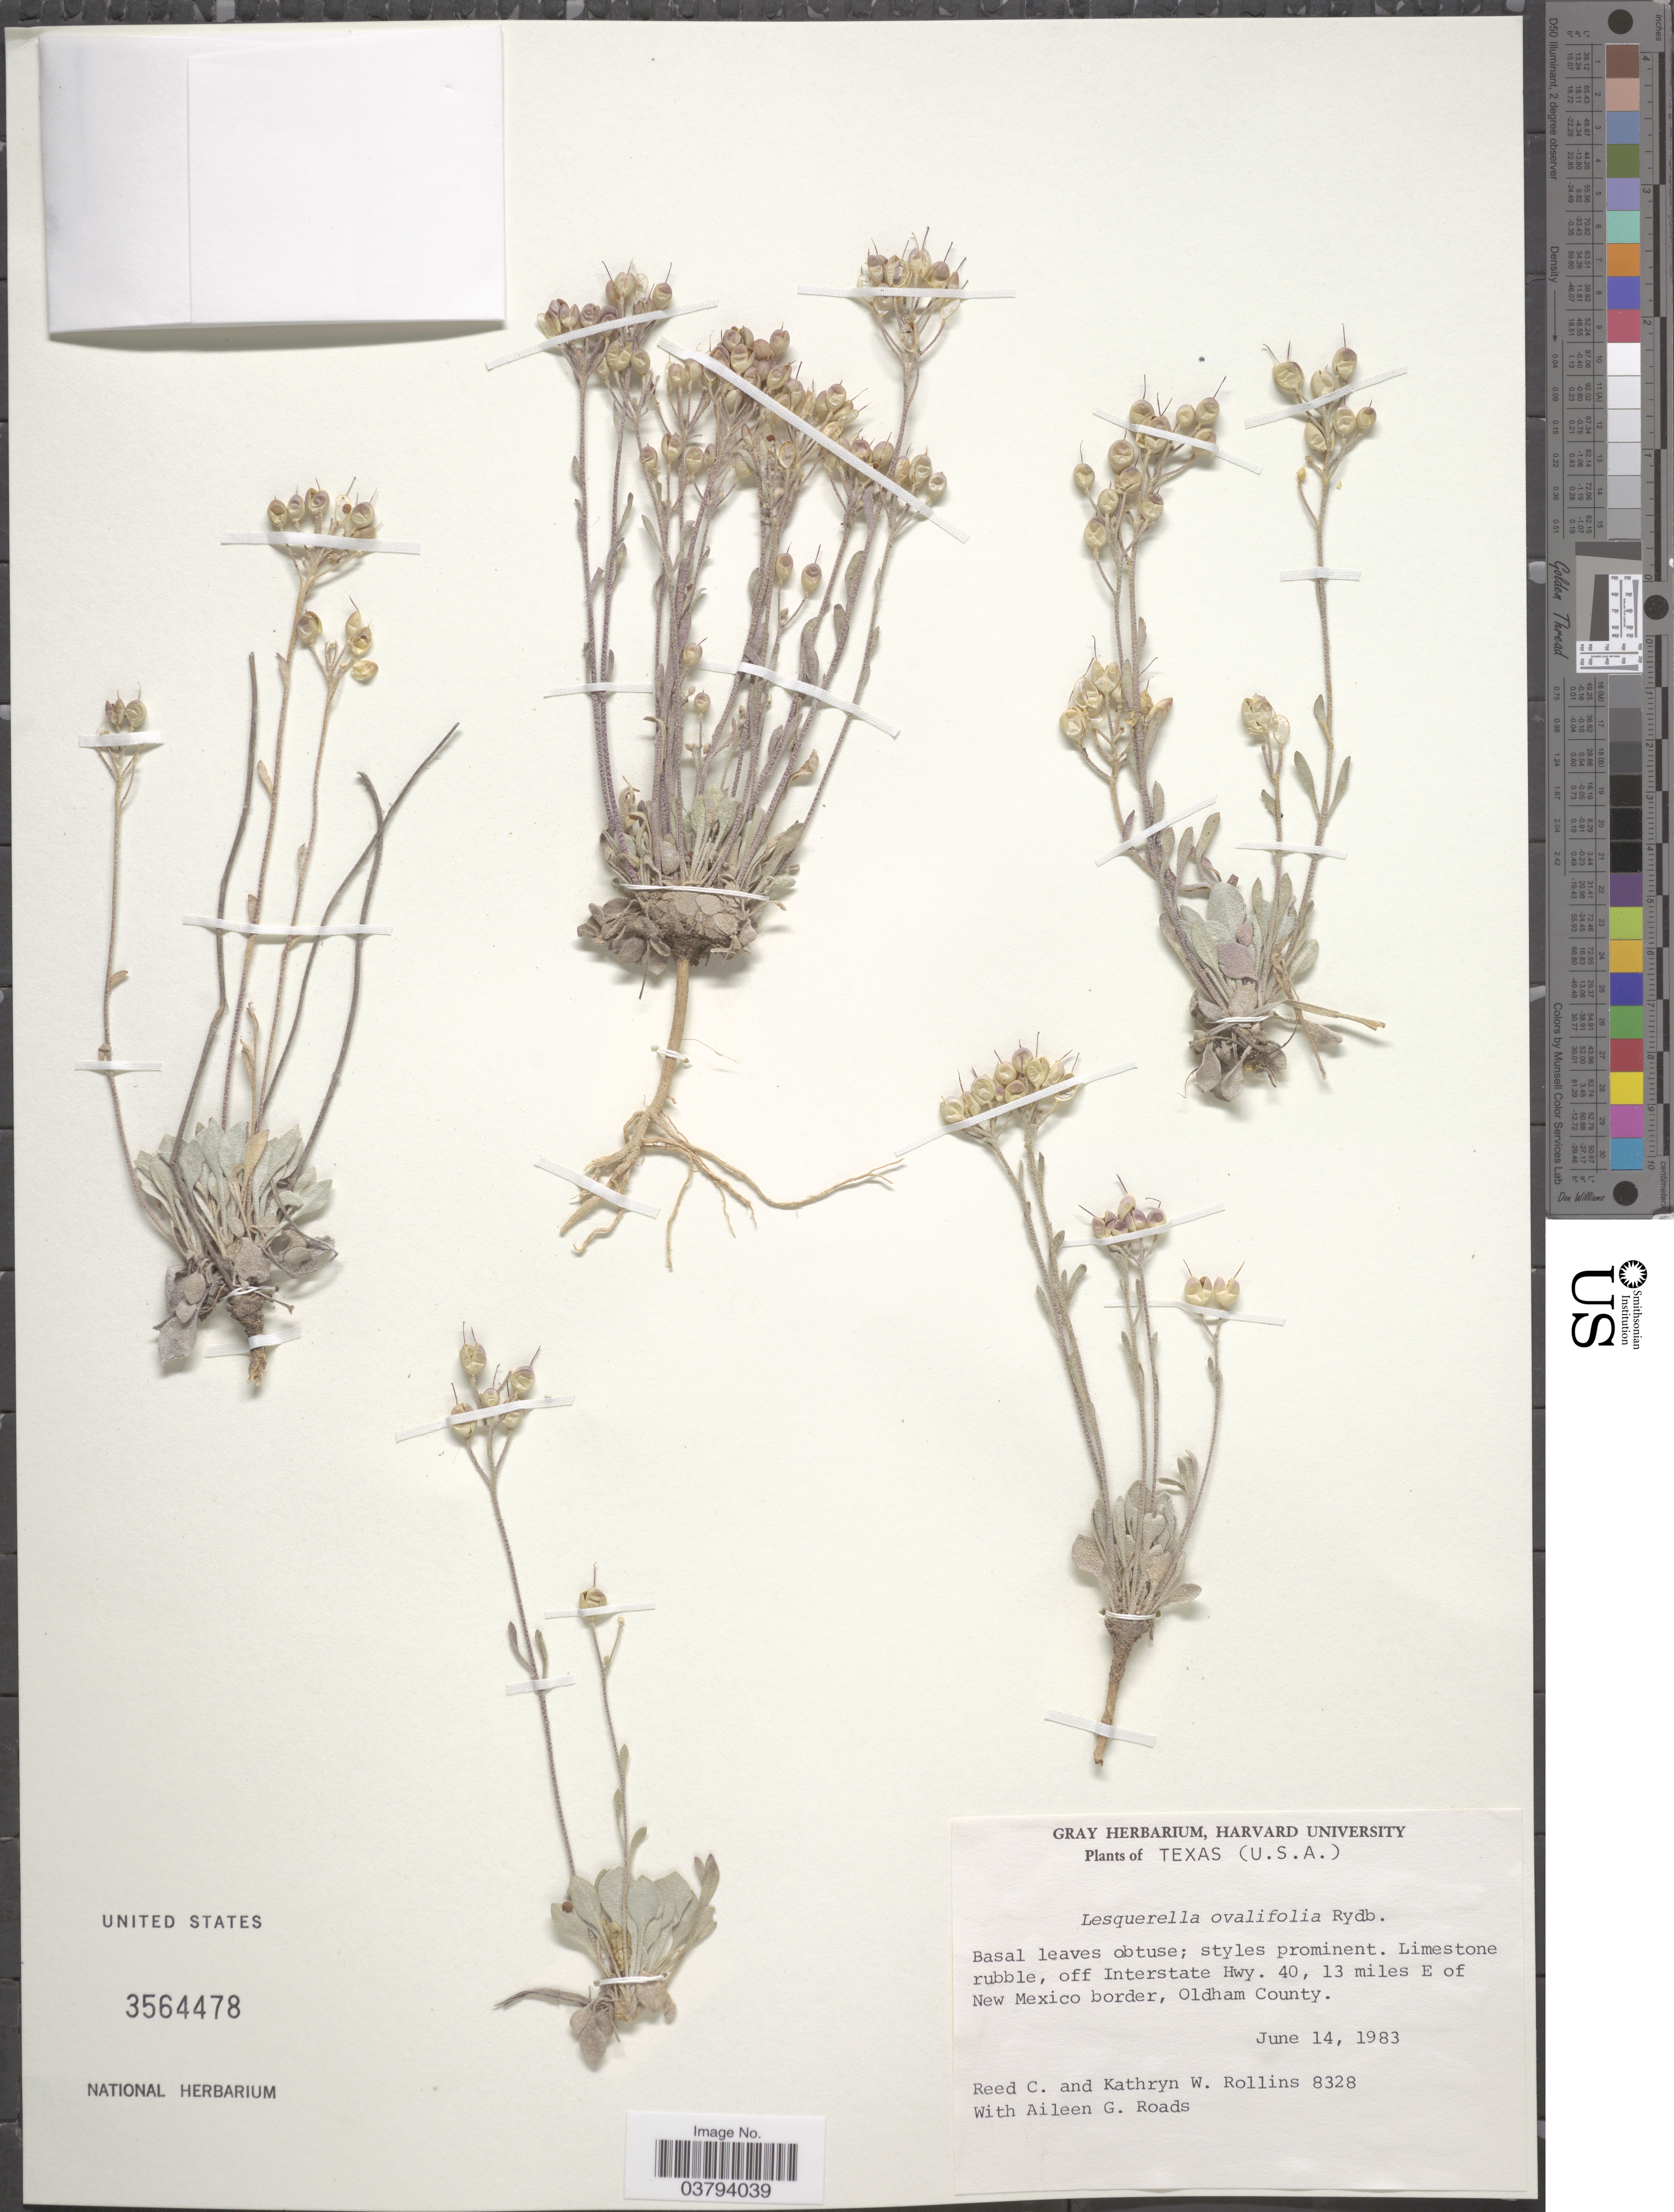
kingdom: Plantae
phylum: Tracheophyta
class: Magnoliopsida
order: Brassicales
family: Brassicaceae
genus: Lesquerella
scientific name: Lesquerella ovalifolia subsp. ovalifolia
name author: Rydb. ex Britton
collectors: R. C. Rollins, K. W. Rollins & A. Roads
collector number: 8328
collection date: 1983-06-14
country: United States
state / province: Texas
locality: Limestone rubble, off Interstate Hwy. 40, 13 miles E of New Mexico border, Oldham County.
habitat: limestone rubble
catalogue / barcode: US 3564478